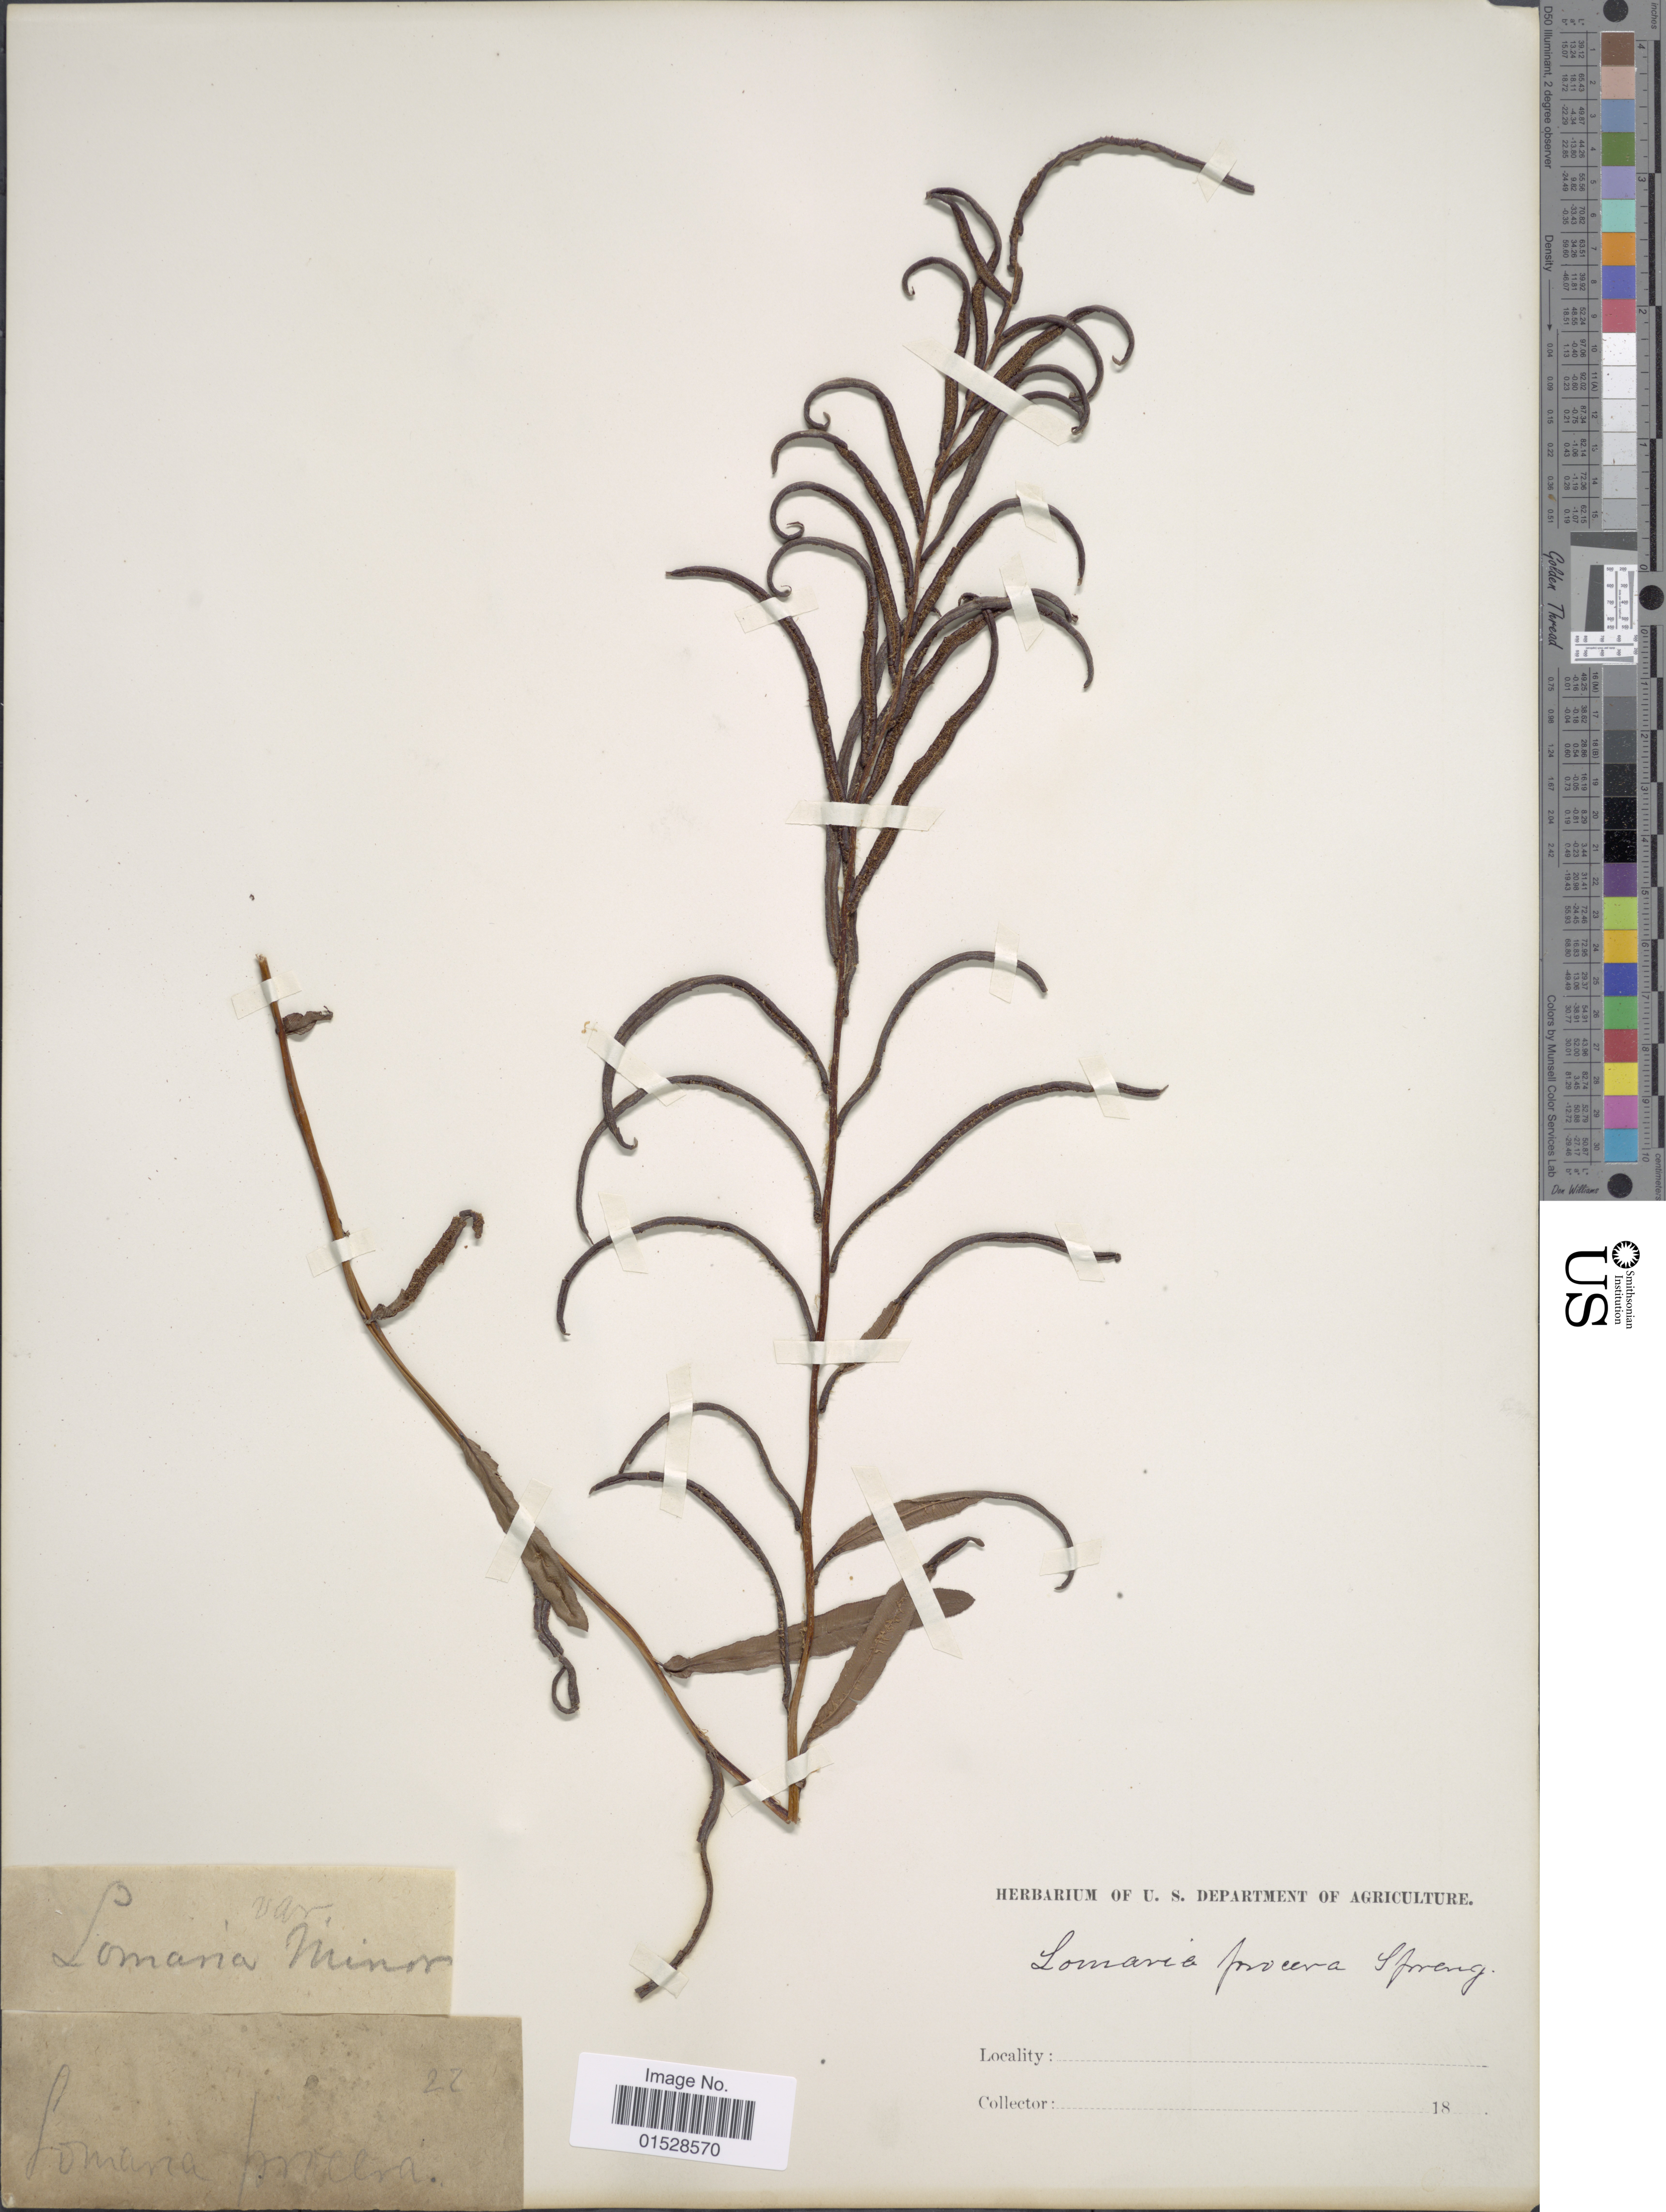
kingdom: Plantae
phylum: Tracheophyta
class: Polypodiopsida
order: Polypodiales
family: Blechnaceae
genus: Blechnum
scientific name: Blechnum capense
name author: (L.) Schltdl.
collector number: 22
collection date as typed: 18